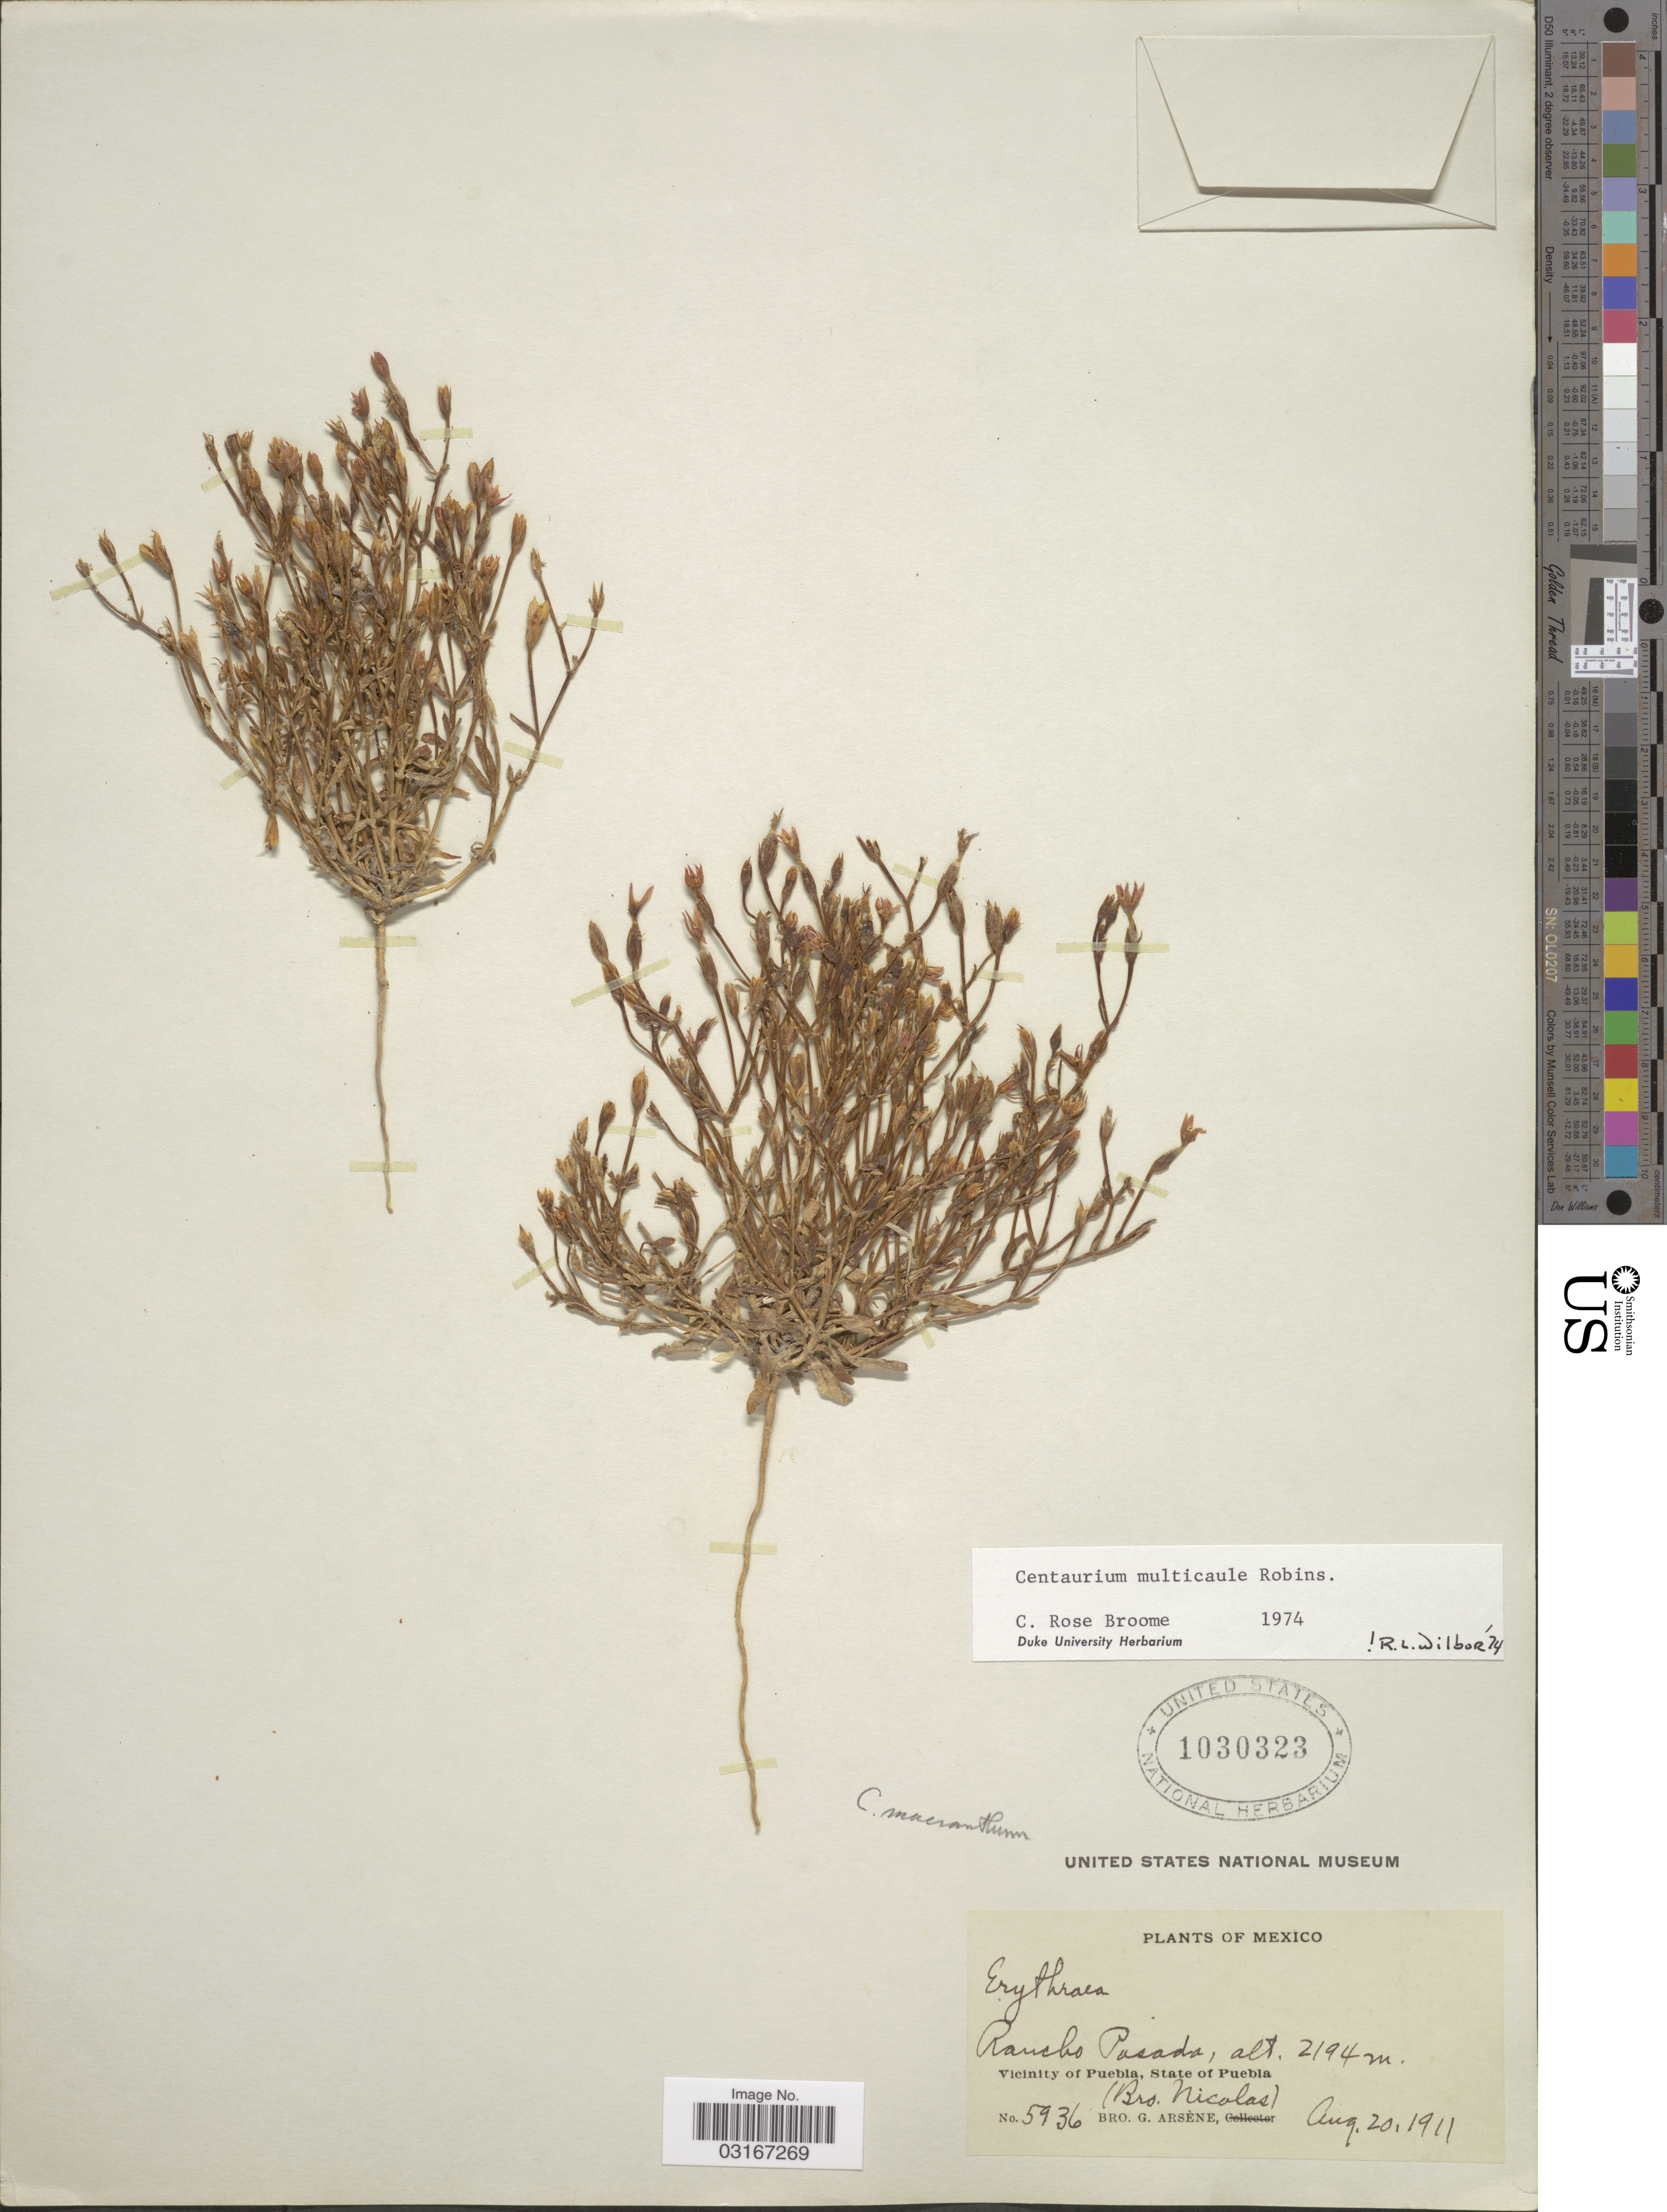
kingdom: Plantae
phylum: Tracheophyta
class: Magnoliopsida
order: Gentianales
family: Gentianaceae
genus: Centaurium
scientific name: Centaurium multicaule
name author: B.L. Rob.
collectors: Bro. G. Arsène & Bro. Nicolas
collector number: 5936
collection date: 1911-08-20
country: Mexico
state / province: Puebla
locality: Rancho Posada, Vicinity of Puebla.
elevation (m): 2194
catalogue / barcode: US 1030323